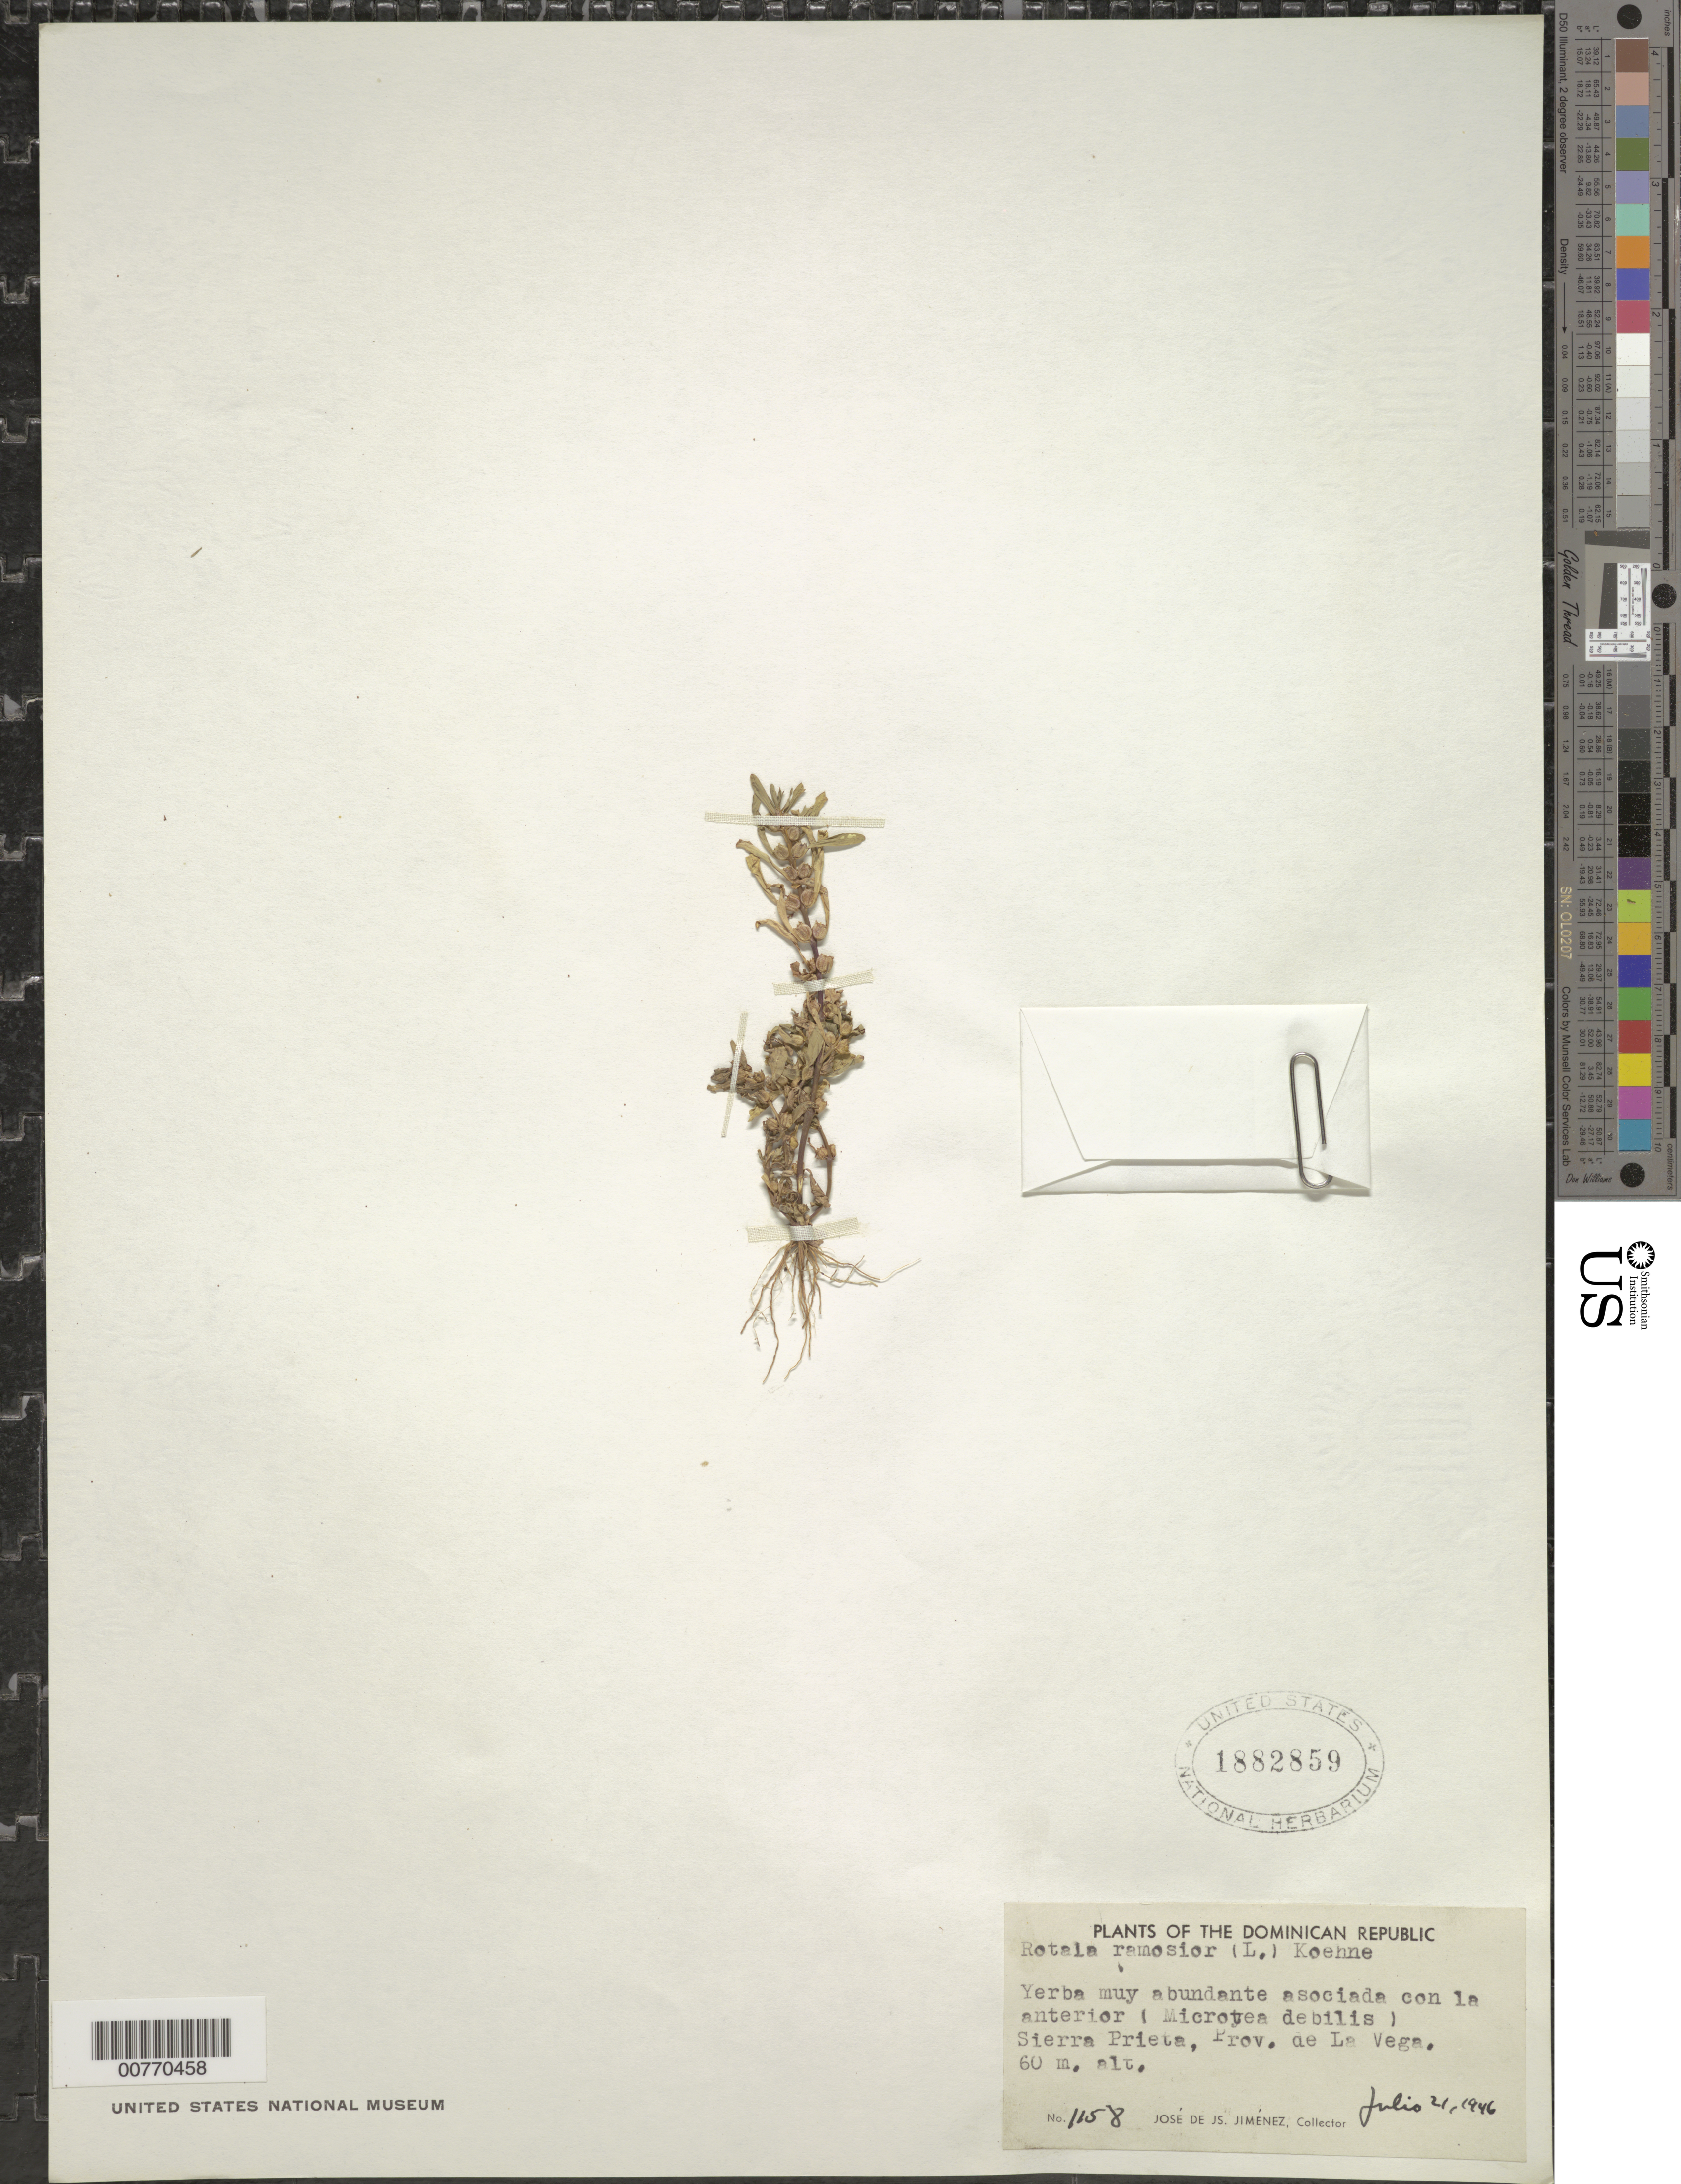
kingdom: Plantae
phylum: Tracheophyta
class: Magnoliopsida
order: Myrtales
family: Lythraceae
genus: Rotala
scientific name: Rotala ramosior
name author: (L.) Koehne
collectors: J. J. Jiménez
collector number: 1158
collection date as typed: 21 Jul 1946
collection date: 1946-07-21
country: Dominican Republic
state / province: La Vega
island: Hispaniola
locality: Sierra Prieta.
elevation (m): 60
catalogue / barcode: US 1882859